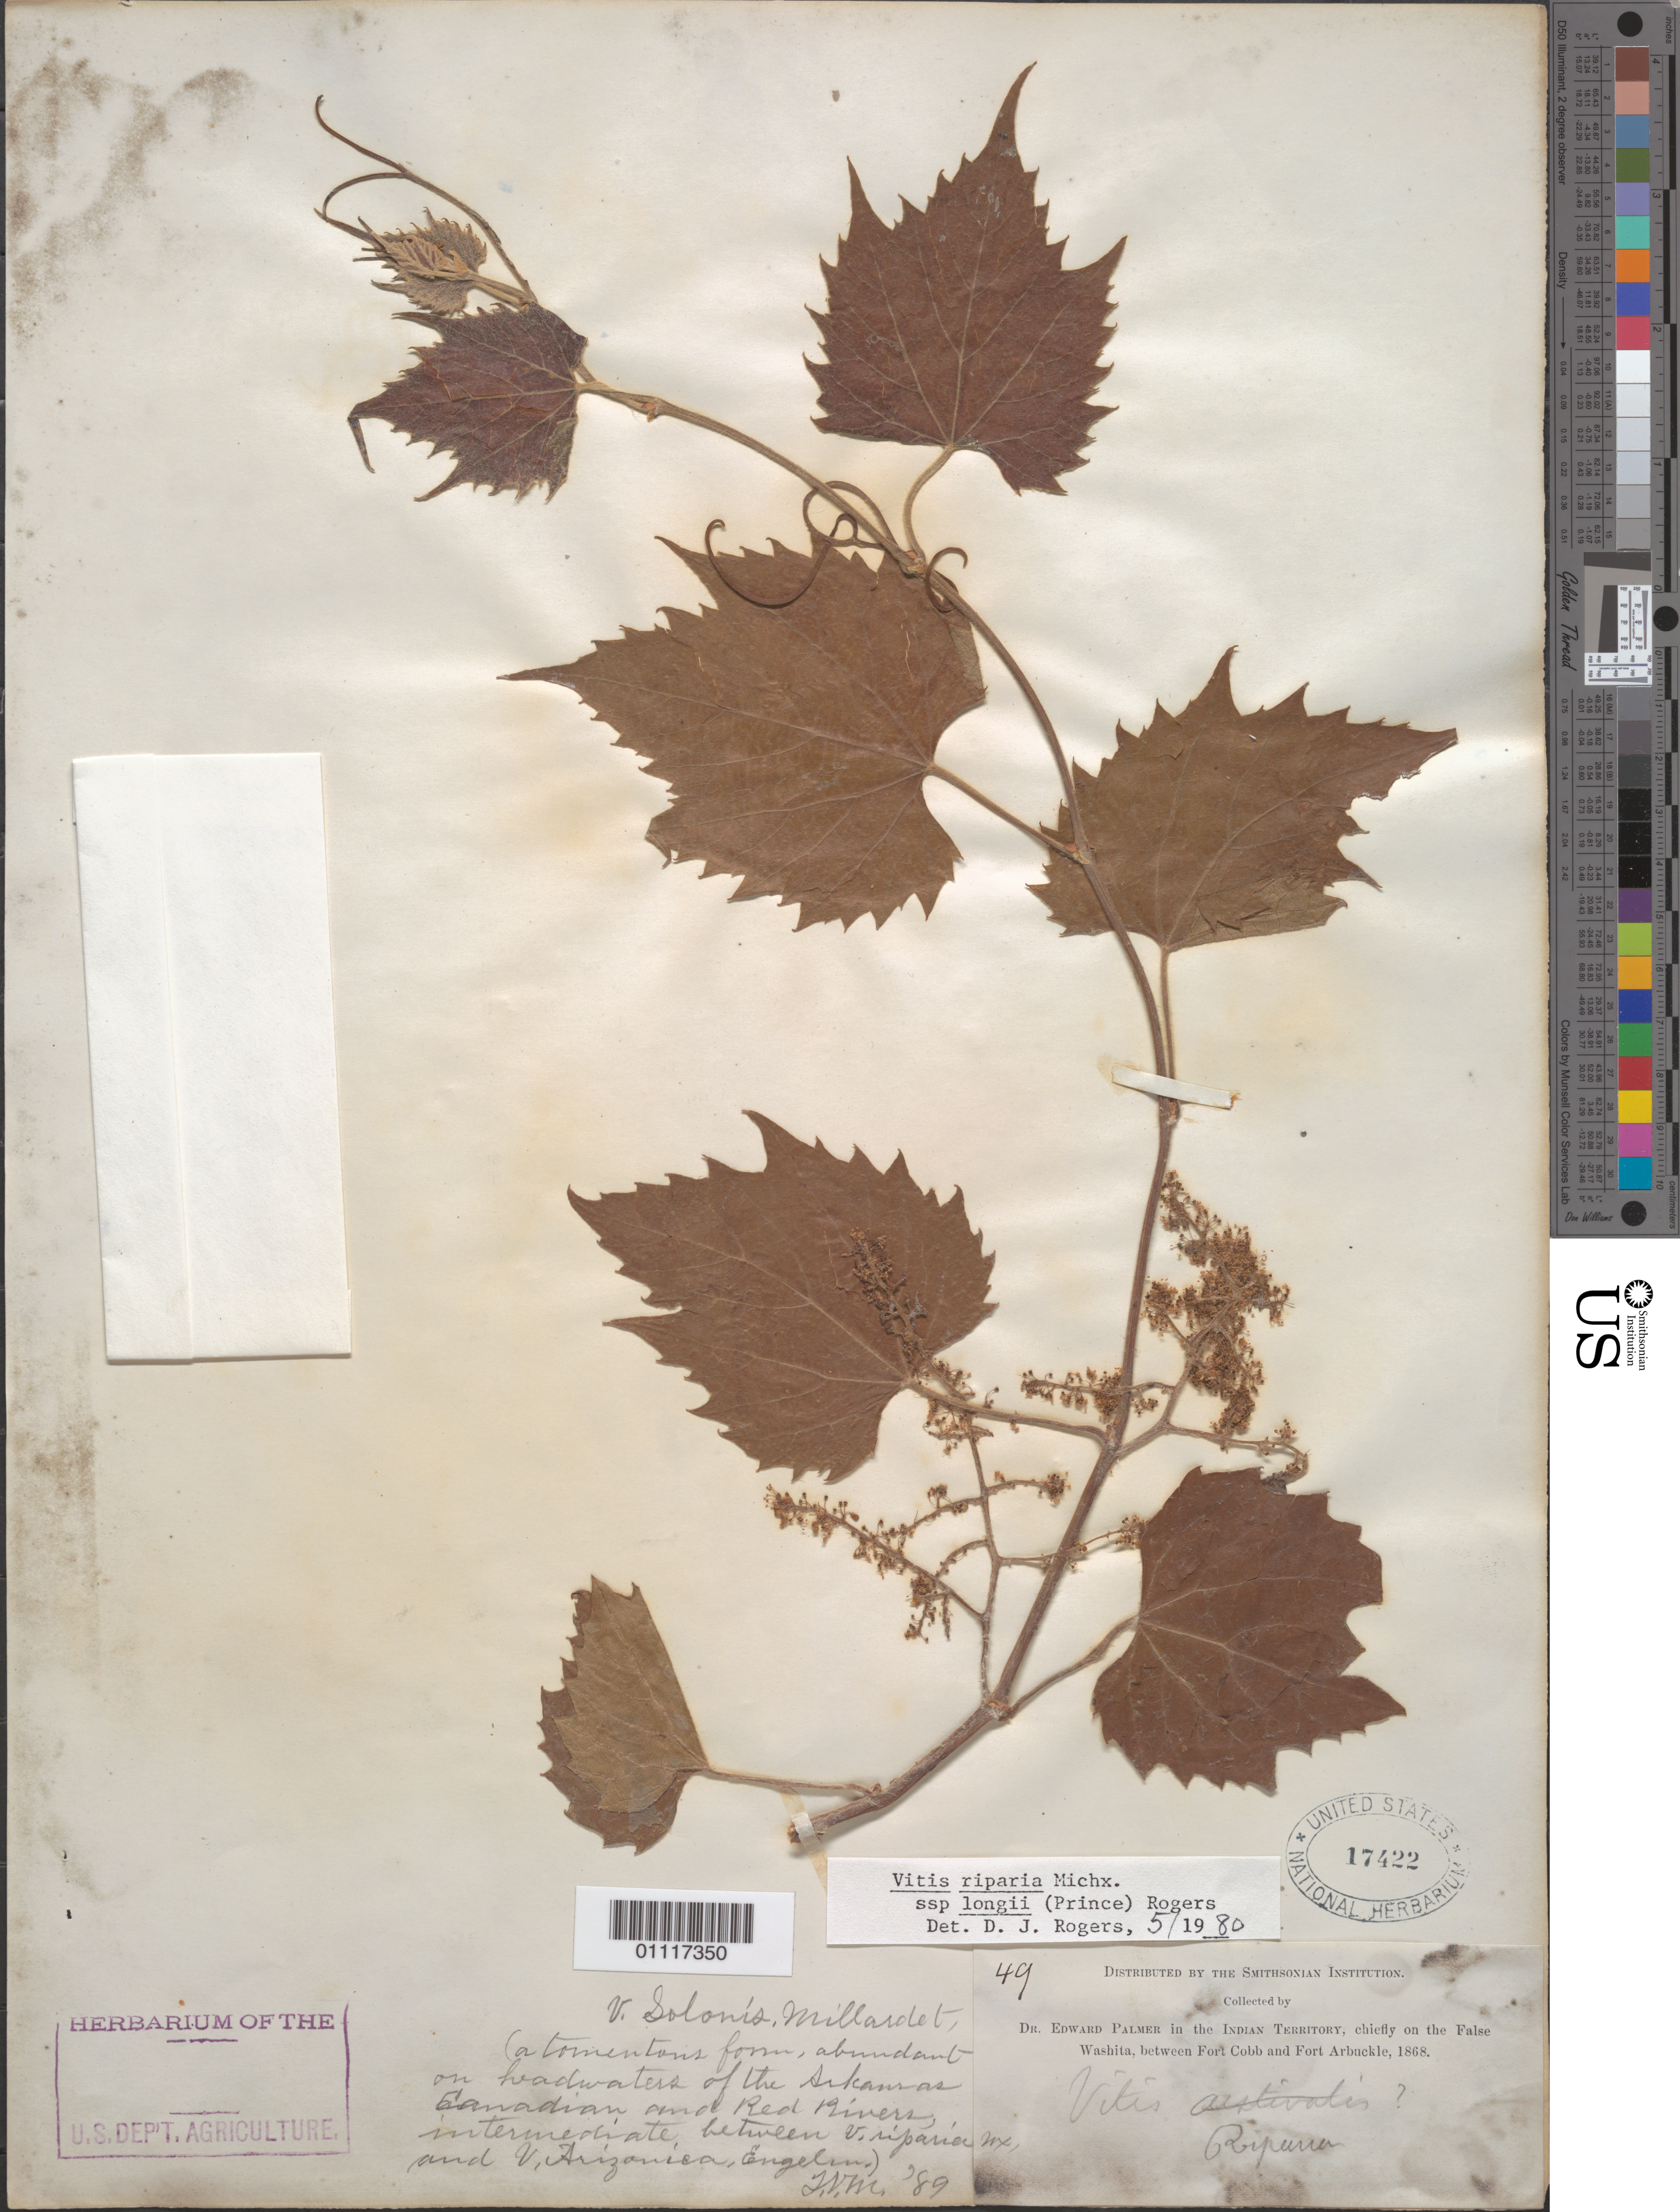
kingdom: Plantae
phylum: Tracheophyta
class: Magnoliopsida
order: Vitales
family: Vitaceae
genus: Vitis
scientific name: Vitis riparia subsp. longii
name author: (W.R. Prince & Prince) D.J. Rogers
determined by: Rogers, D. J.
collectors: E. Palmer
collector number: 49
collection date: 1868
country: United States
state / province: Oklahoma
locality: Indian Territory, Chiefly on the False Washita, between Fort Cobb and Fort Arbuckle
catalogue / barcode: US 17422